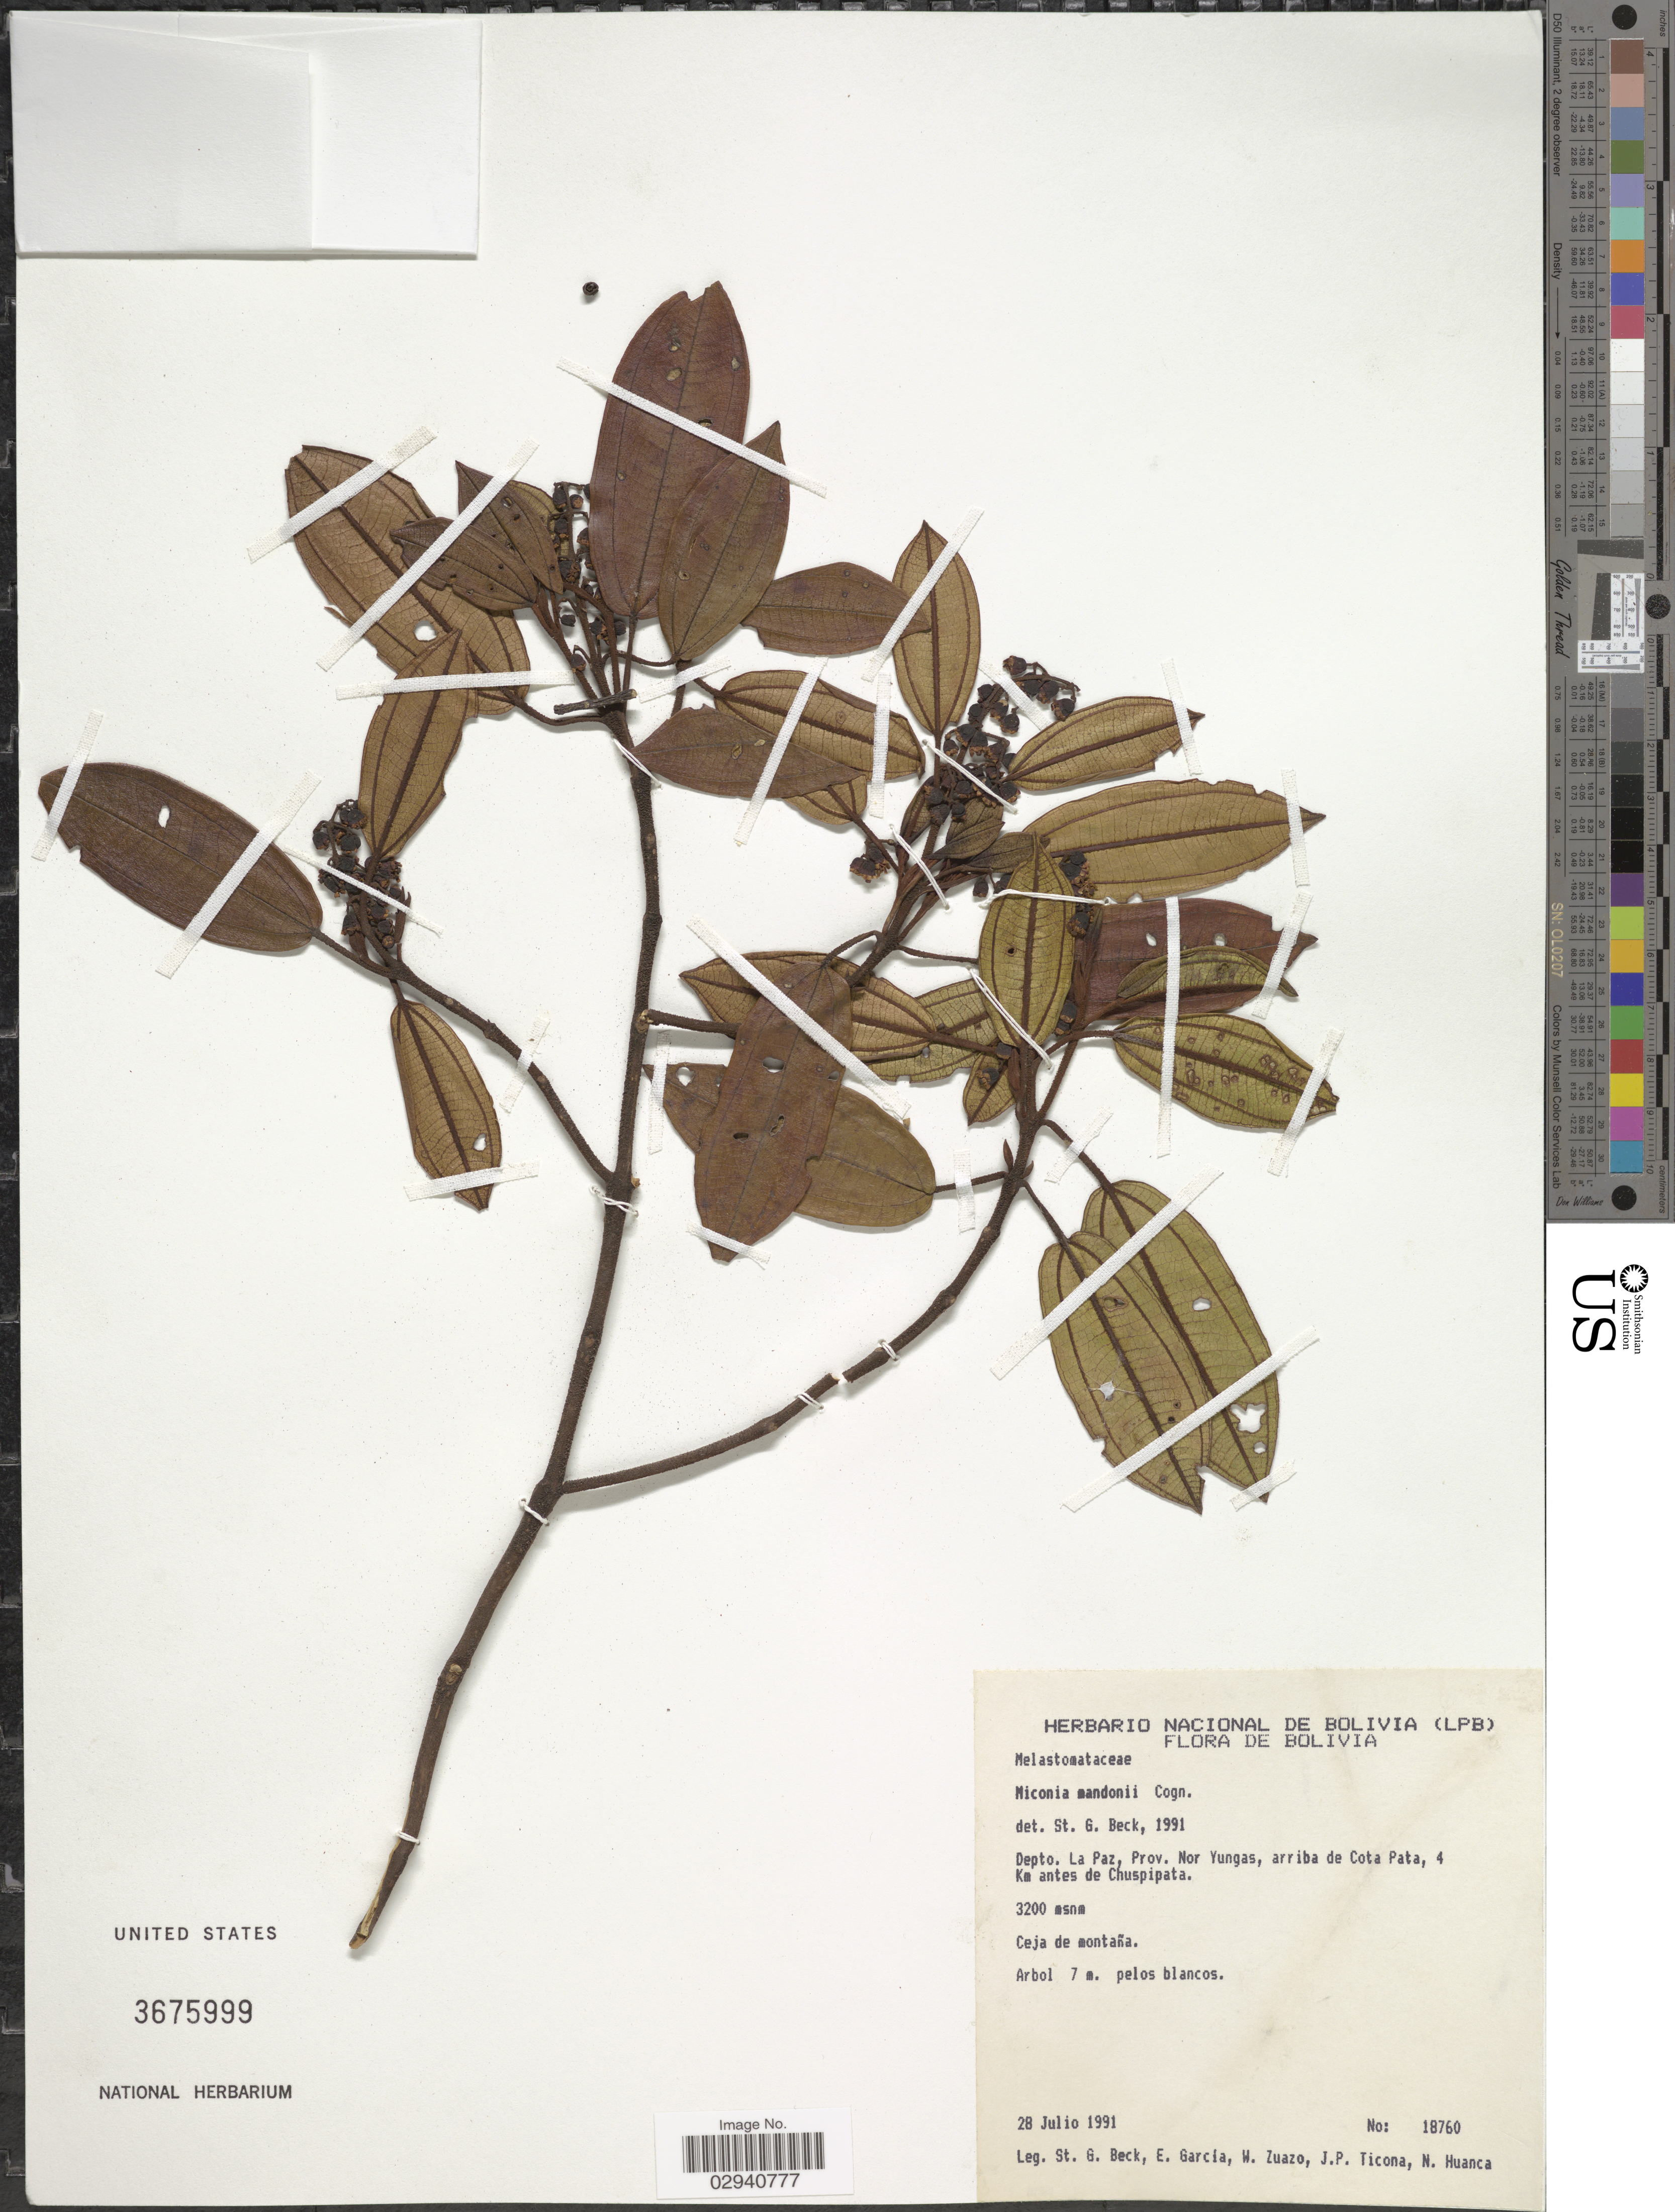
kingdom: Plantae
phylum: Tracheophyta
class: Magnoliopsida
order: Myrtales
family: Melastomataceae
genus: Miconia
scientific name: Miconia mandonii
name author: Cogn. in A. DC.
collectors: S. G. Beck, E. García, W. Zuazo, J. Ticona & N. Huanca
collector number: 18760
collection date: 1991-07-28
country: Bolivia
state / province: La Paz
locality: Depto. La Paz, Prov. Nor Yungas, arriba de Cota Pata, 4 Km antes de Chuspipata.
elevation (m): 3200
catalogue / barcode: US 3675999